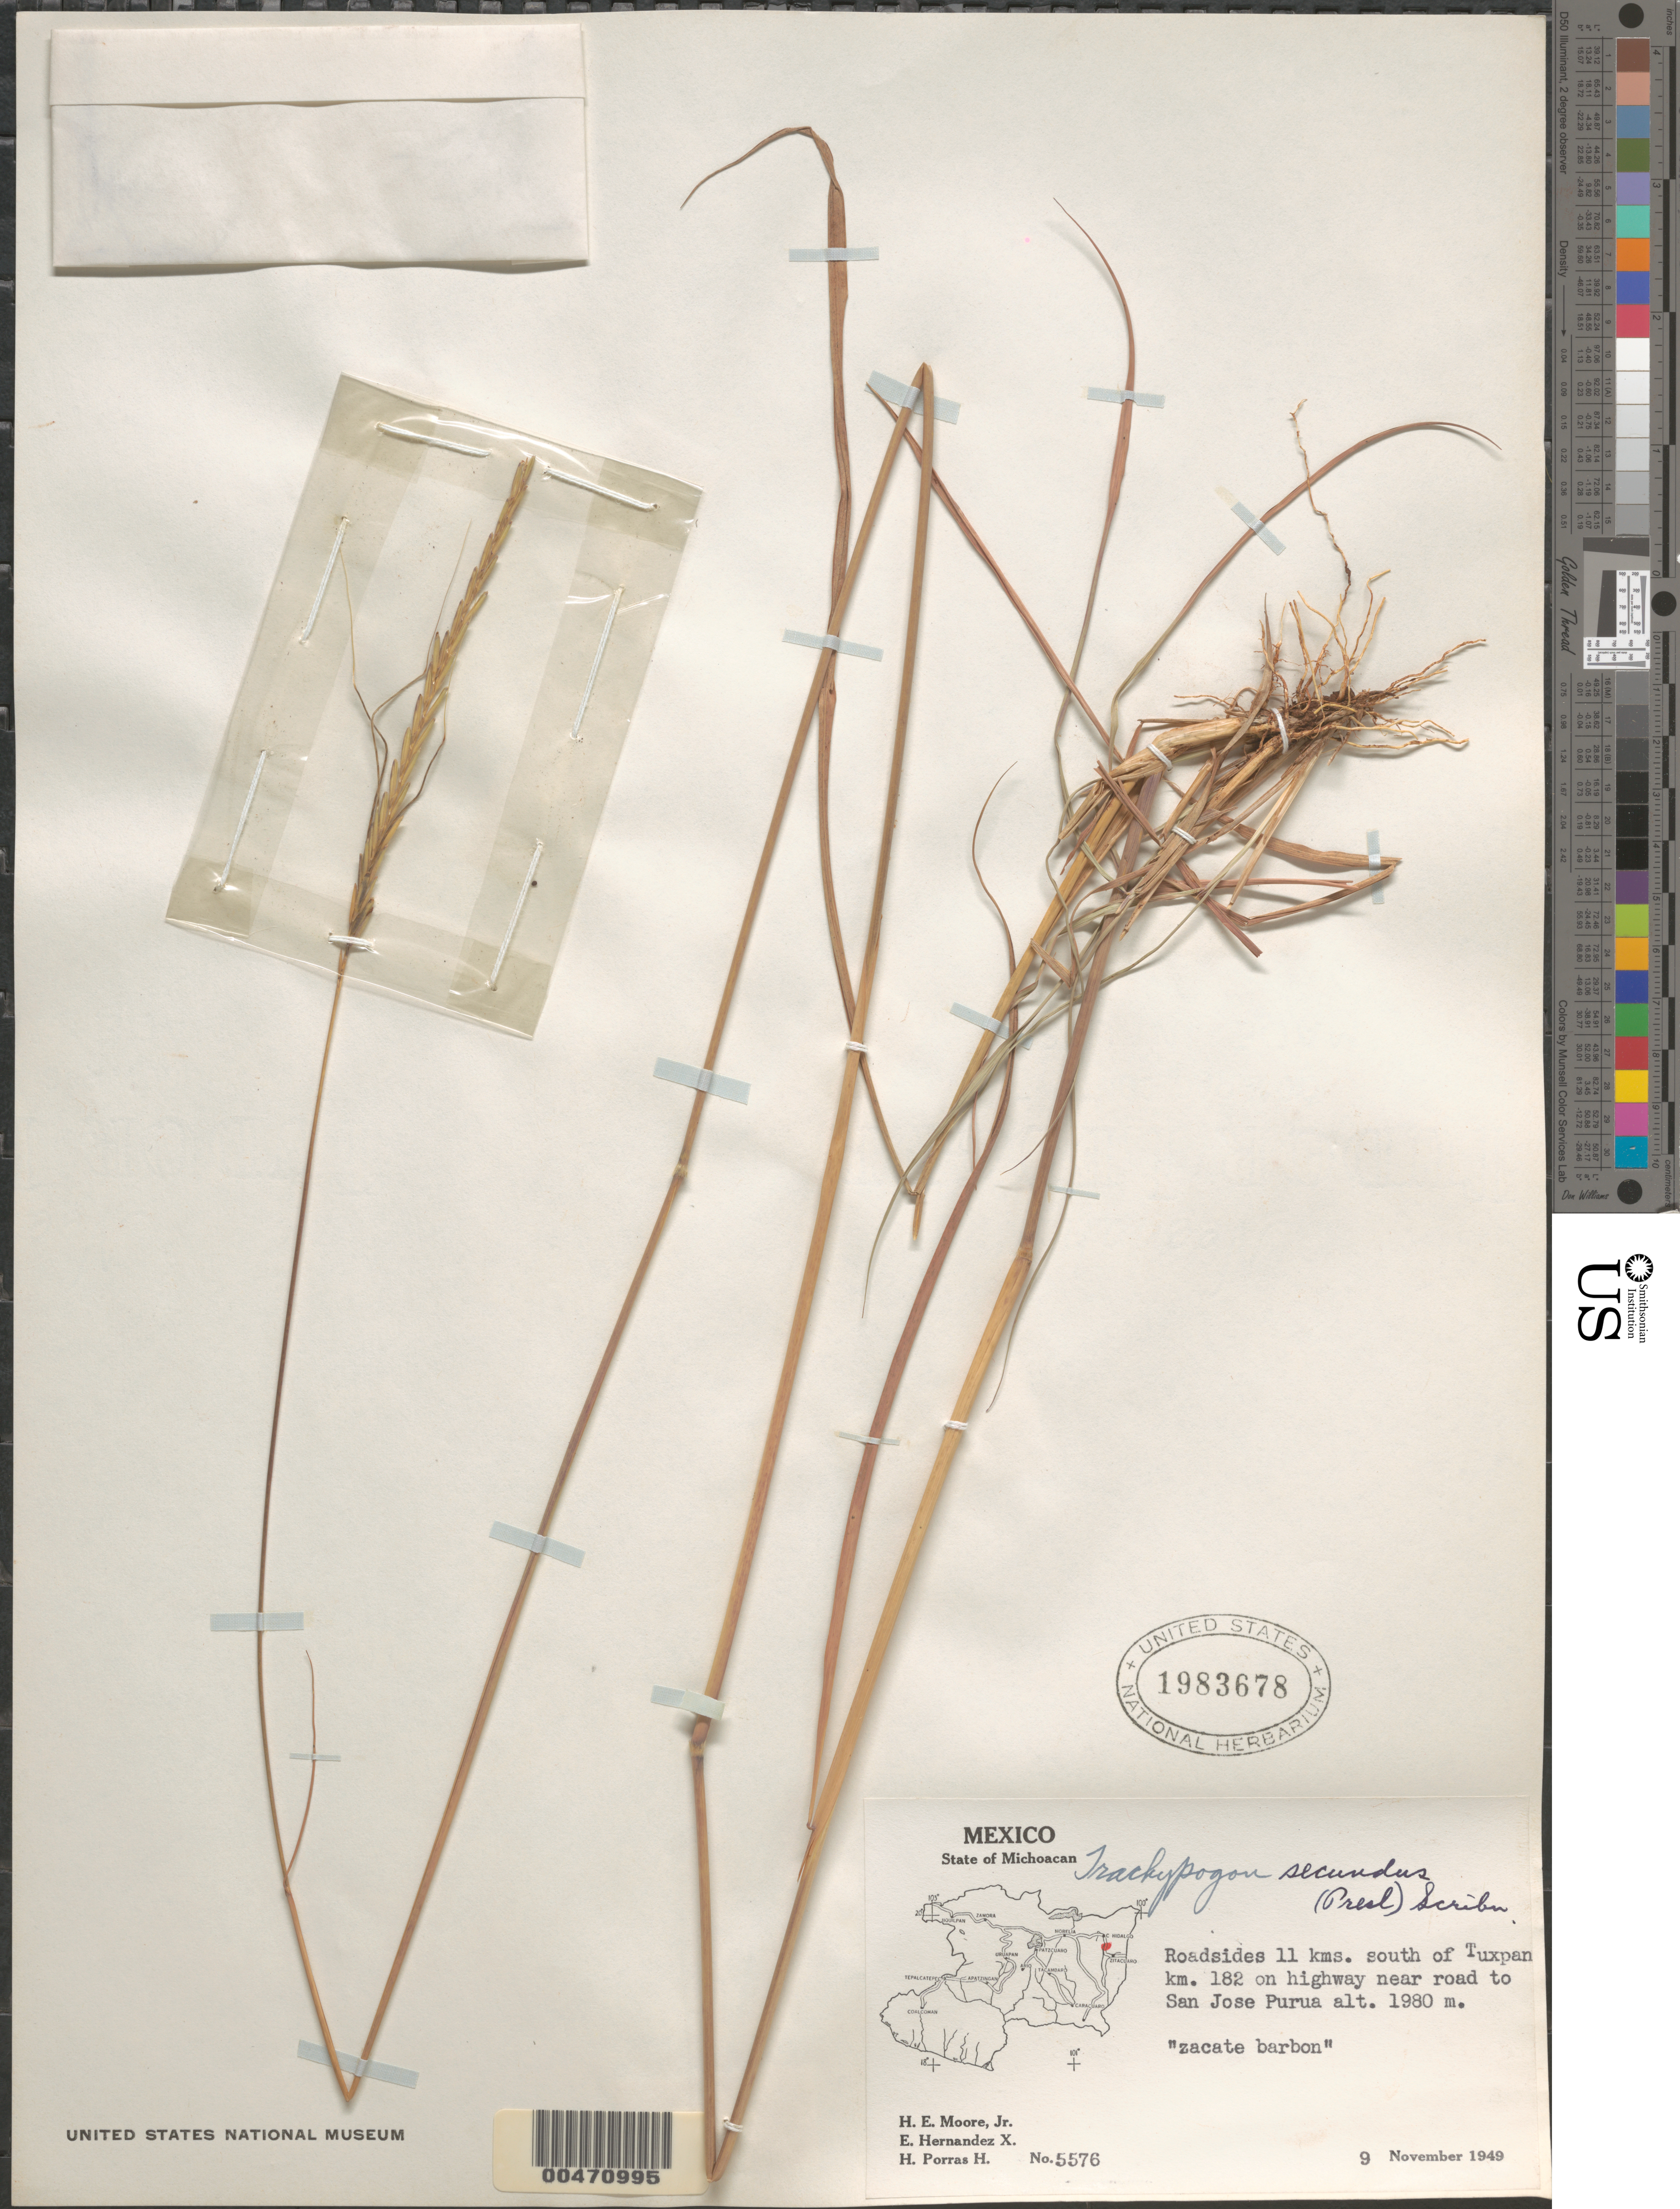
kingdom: Plantae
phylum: Tracheophyta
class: Liliopsida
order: Poales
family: Poaceae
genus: Trachypogon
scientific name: Trachypogon secundus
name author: (J. Presl) Scribn.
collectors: H. E. Moore, E. I. Hernández-X. & H. Porras-H.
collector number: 5576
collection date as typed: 9 Nov 1949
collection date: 1949-11-09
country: Mexico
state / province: Michoacán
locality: Rdsides 11 km S of Tuxpan, Km 182 on hwy near rd to San Jose Purua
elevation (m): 1980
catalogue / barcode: US 1983678